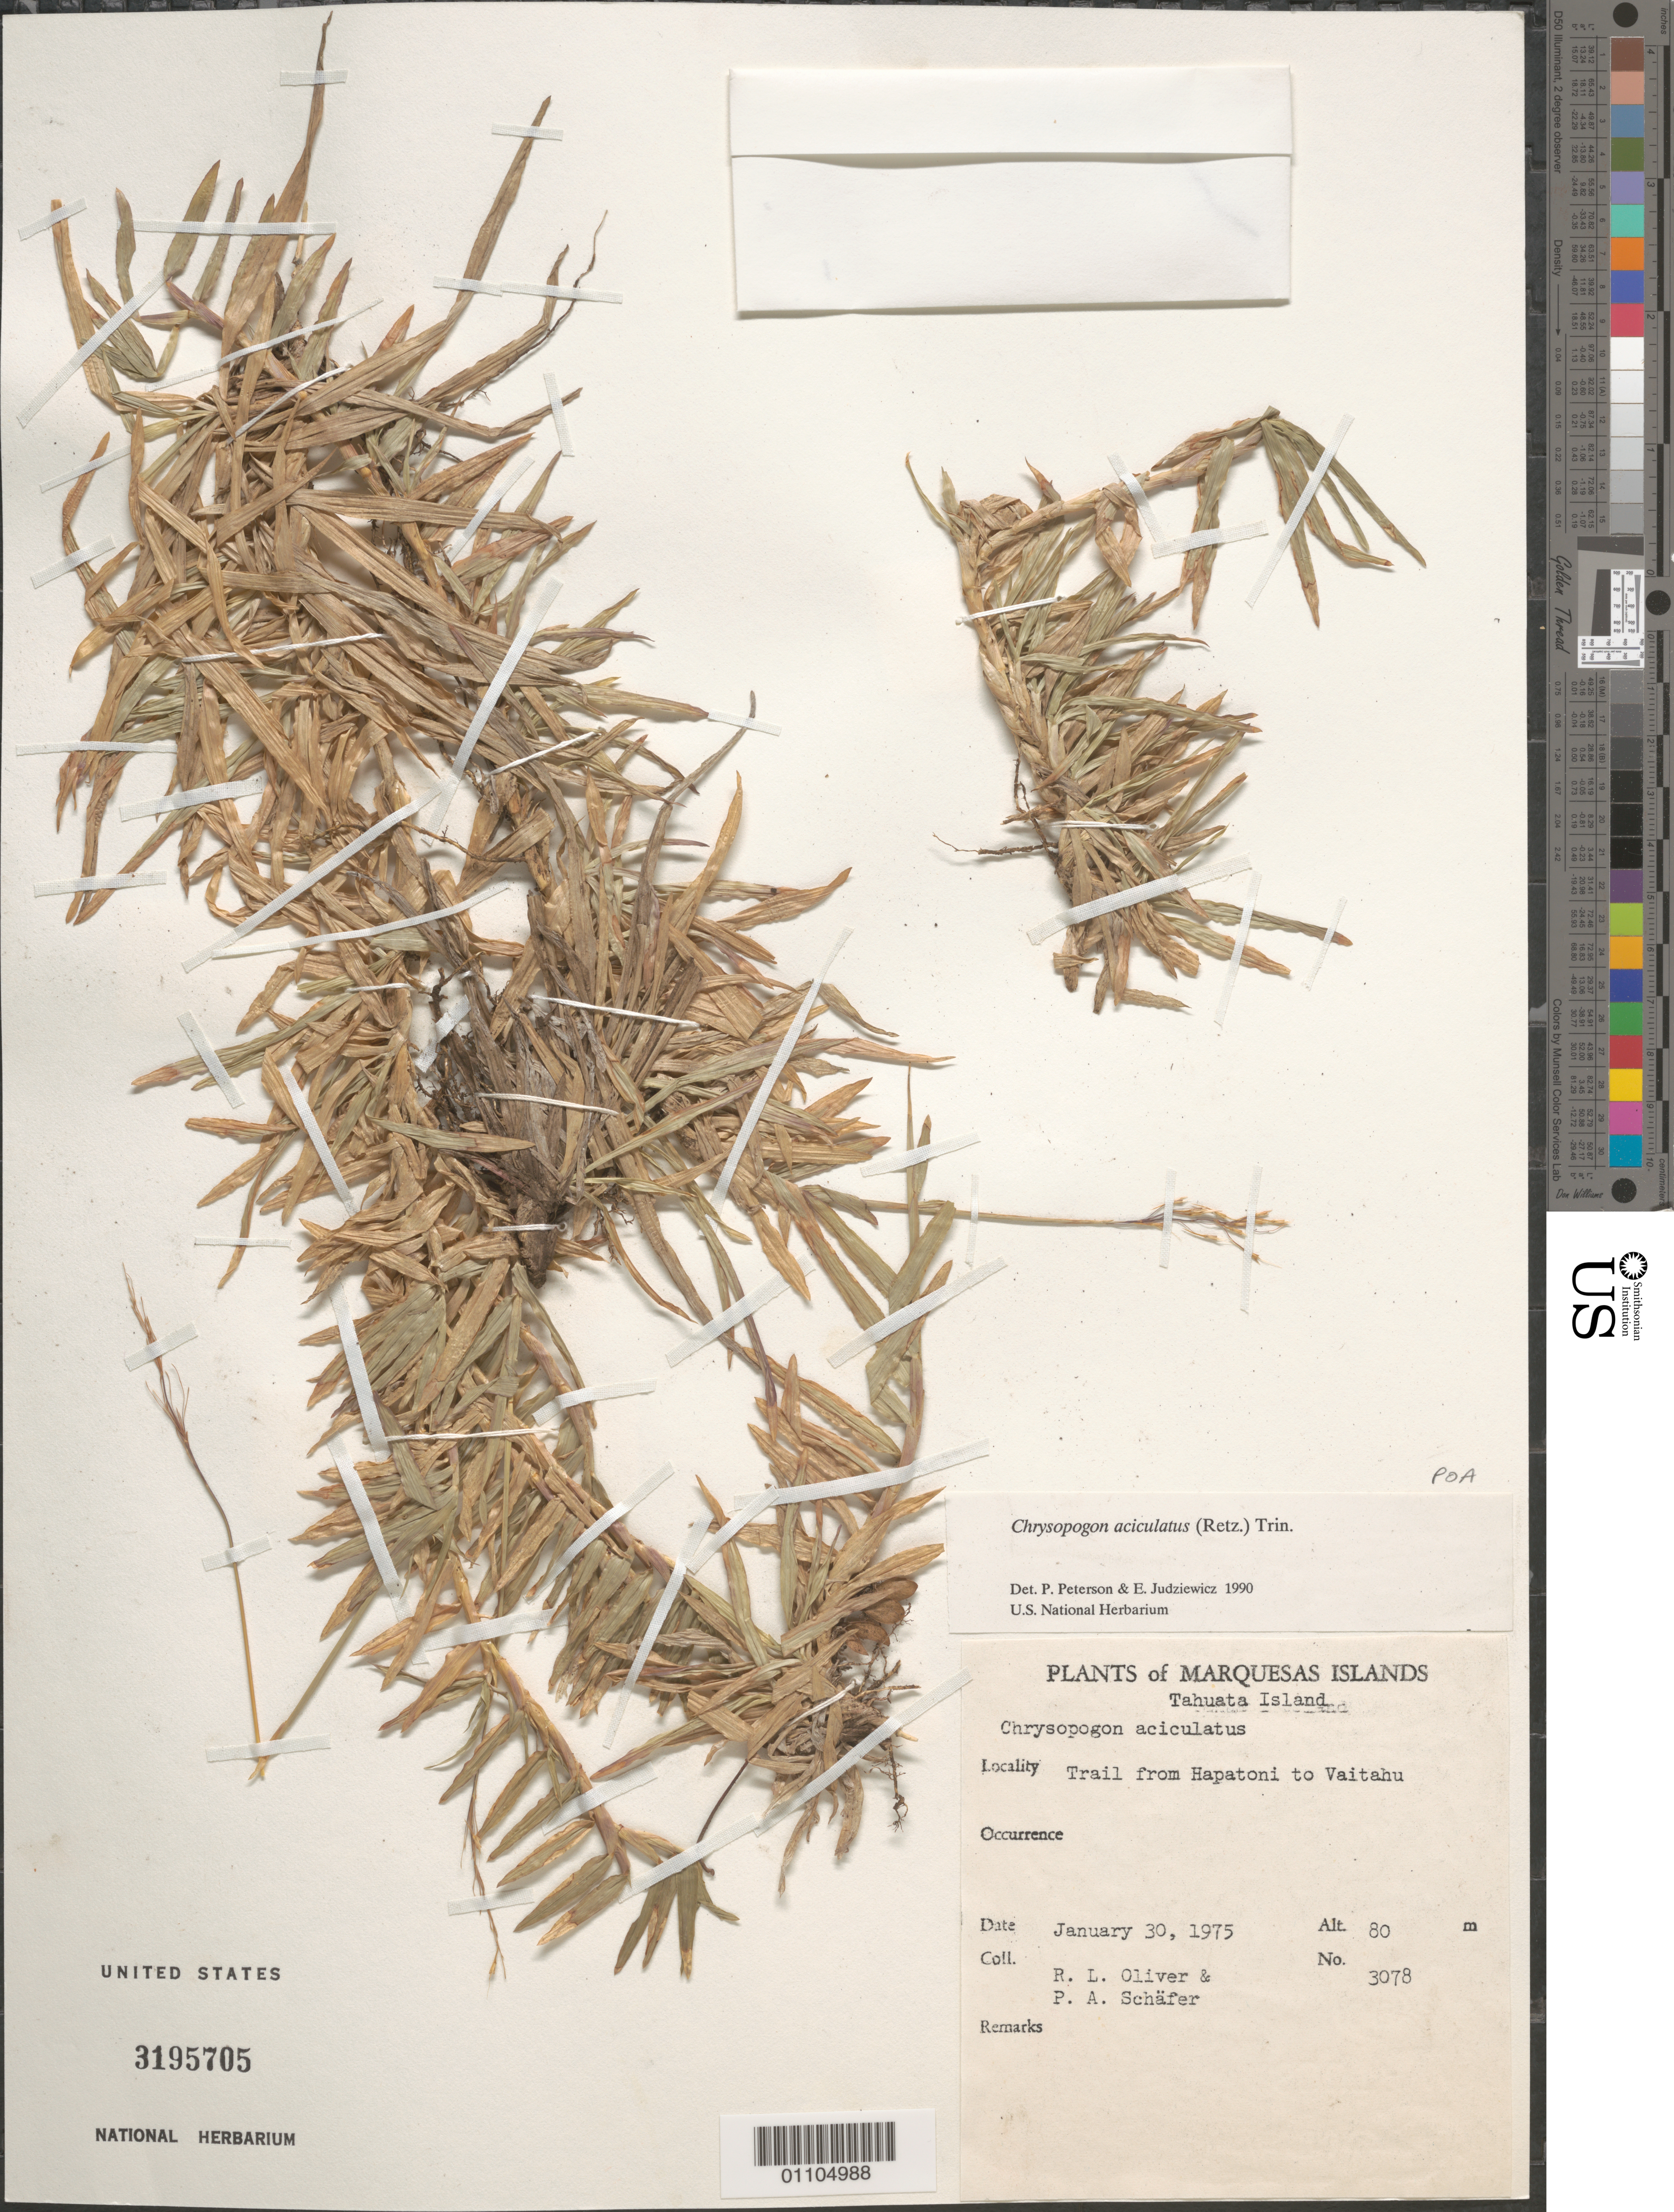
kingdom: Plantae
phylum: Tracheophyta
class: Liliopsida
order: Poales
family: Poaceae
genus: Chrysopogon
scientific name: Chrysopogon aciculatus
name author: (Retz.) Trin.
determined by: Peterson, P. M.; Judziewicz, E. J.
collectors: R. L. Oliver & P. A. Schäfer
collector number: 3078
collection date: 1975-01-30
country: French Polynesia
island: Tahuata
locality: trail from Hapatoni to Vaitahu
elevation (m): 80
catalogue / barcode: US 3195705